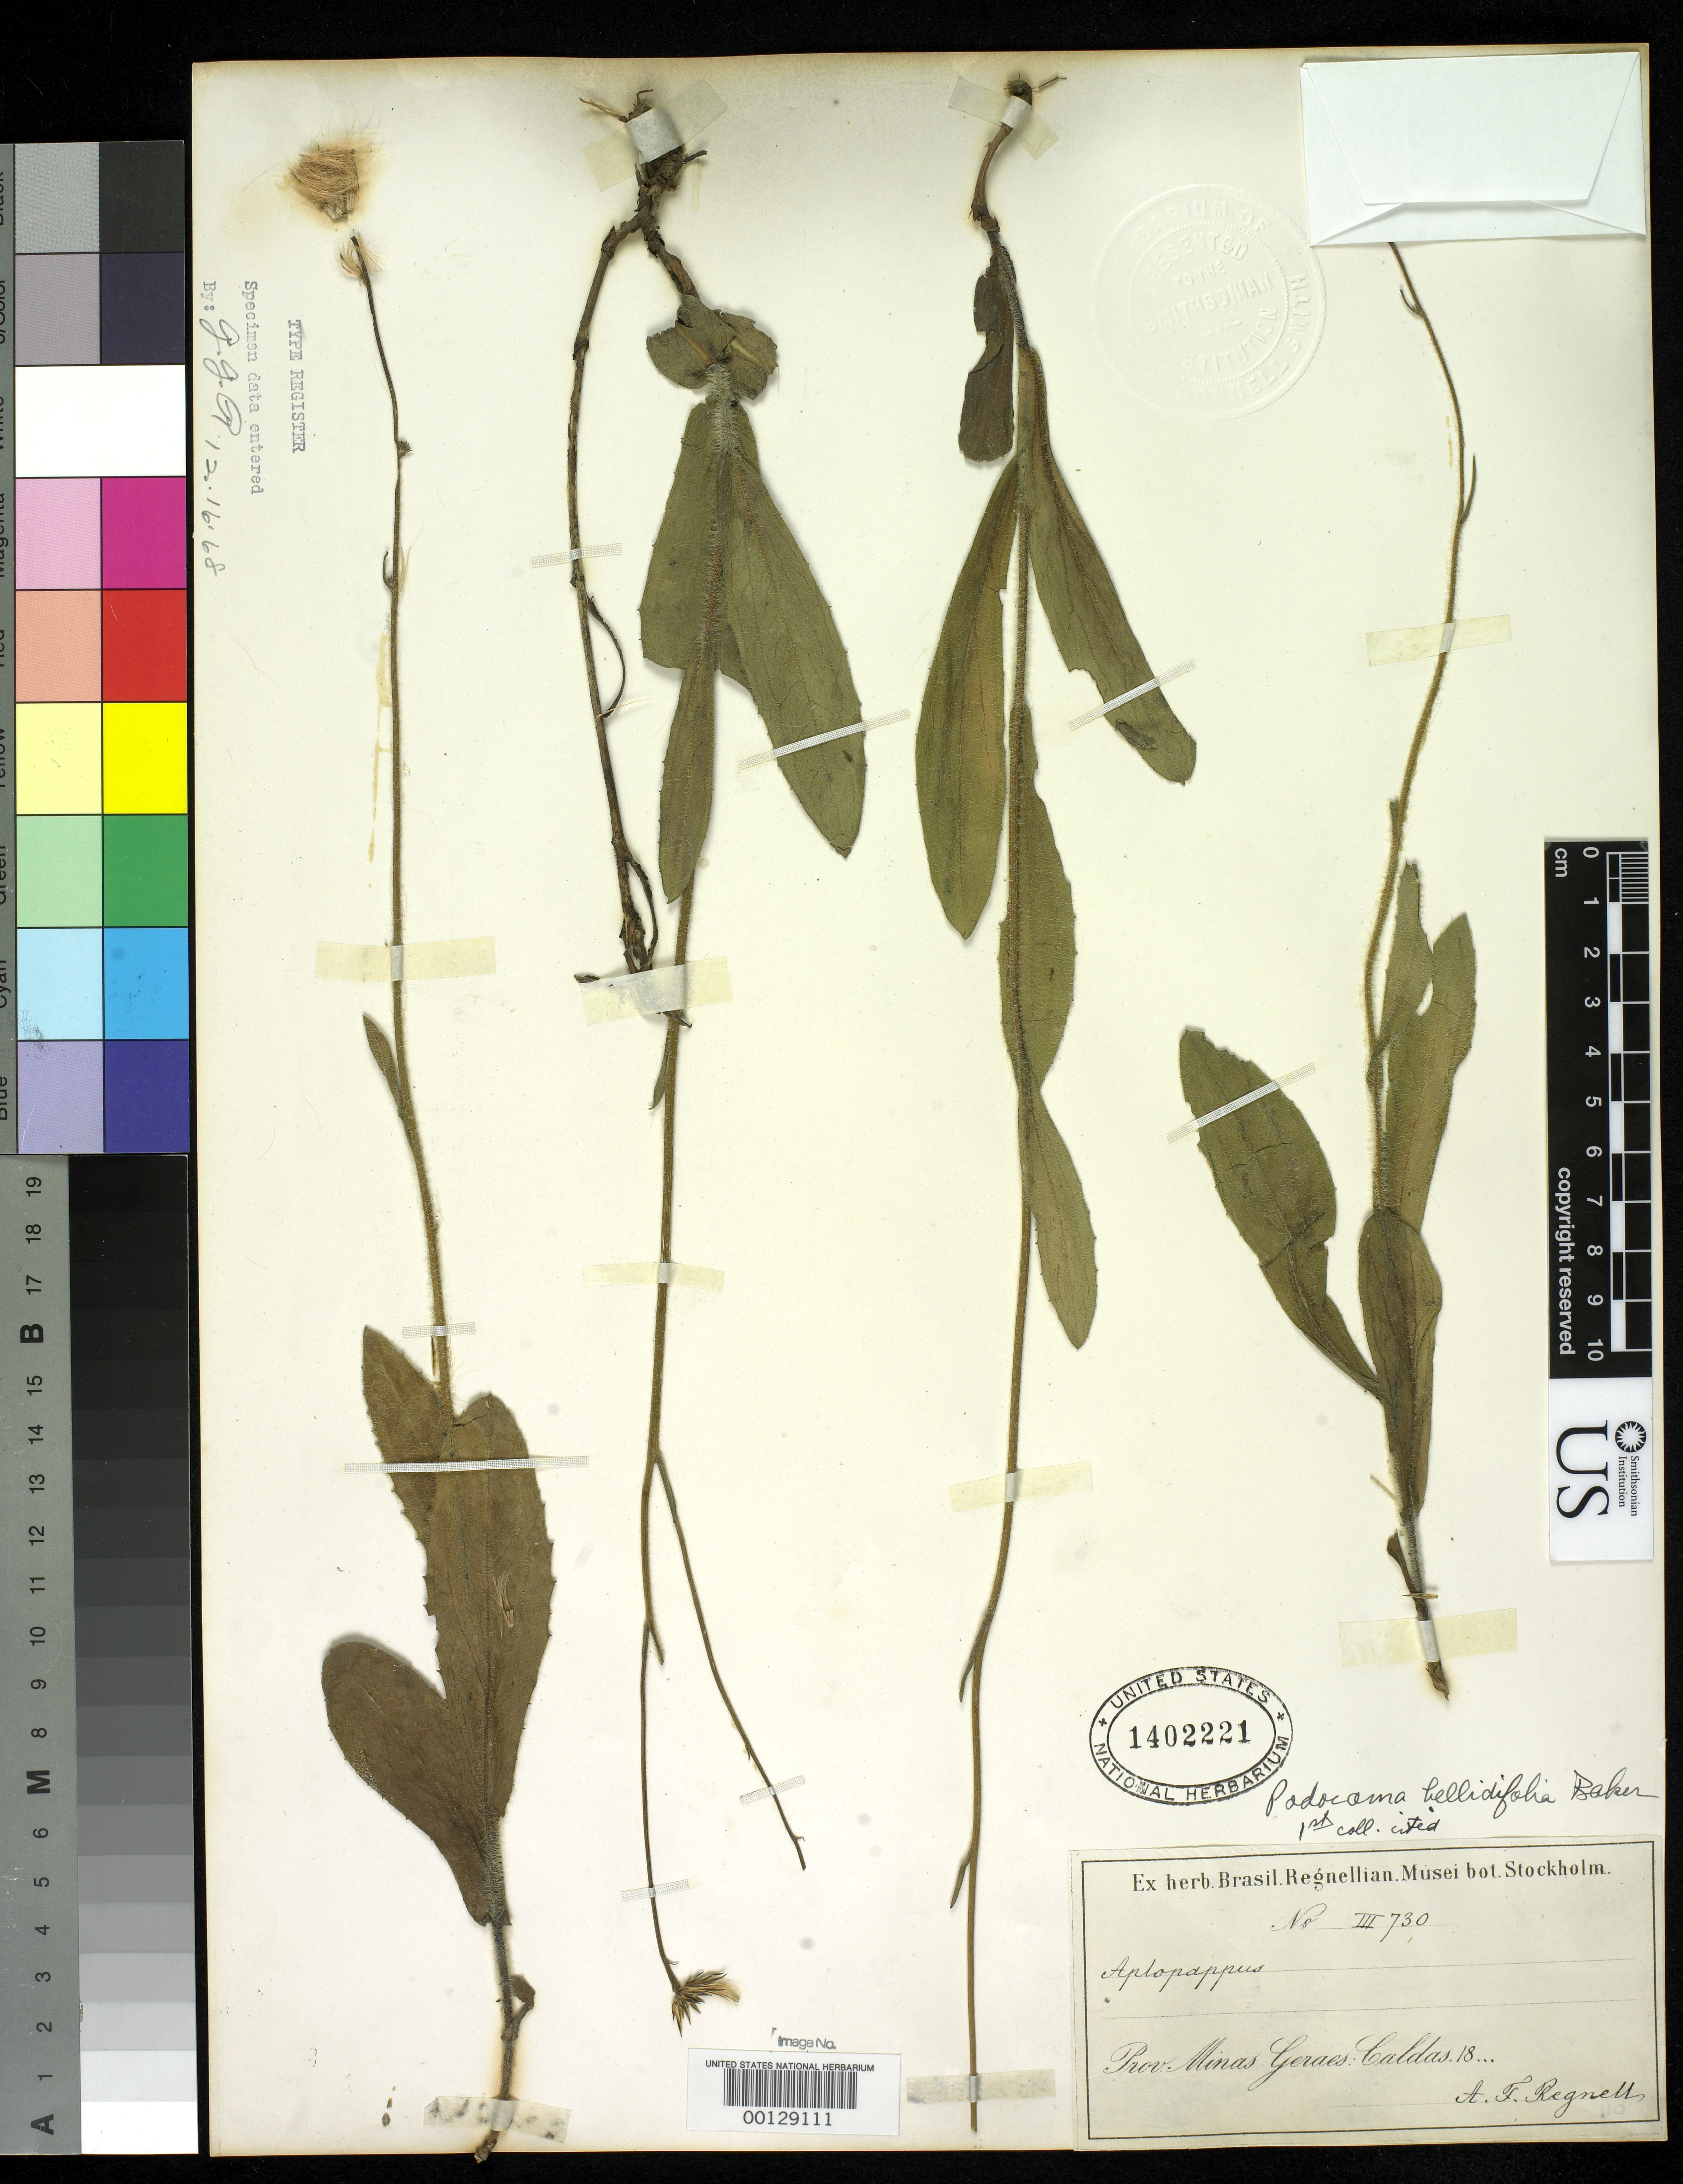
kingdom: Plantae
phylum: Tracheophyta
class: Magnoliopsida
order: Asterales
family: Asteraceae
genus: Podocoma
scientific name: Podocoma bellidifolia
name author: Baker in Mart.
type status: Isosyntype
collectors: A. F. Regnell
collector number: III 730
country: Brazil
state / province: Minas Gerais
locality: Caldas.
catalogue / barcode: US 1402221